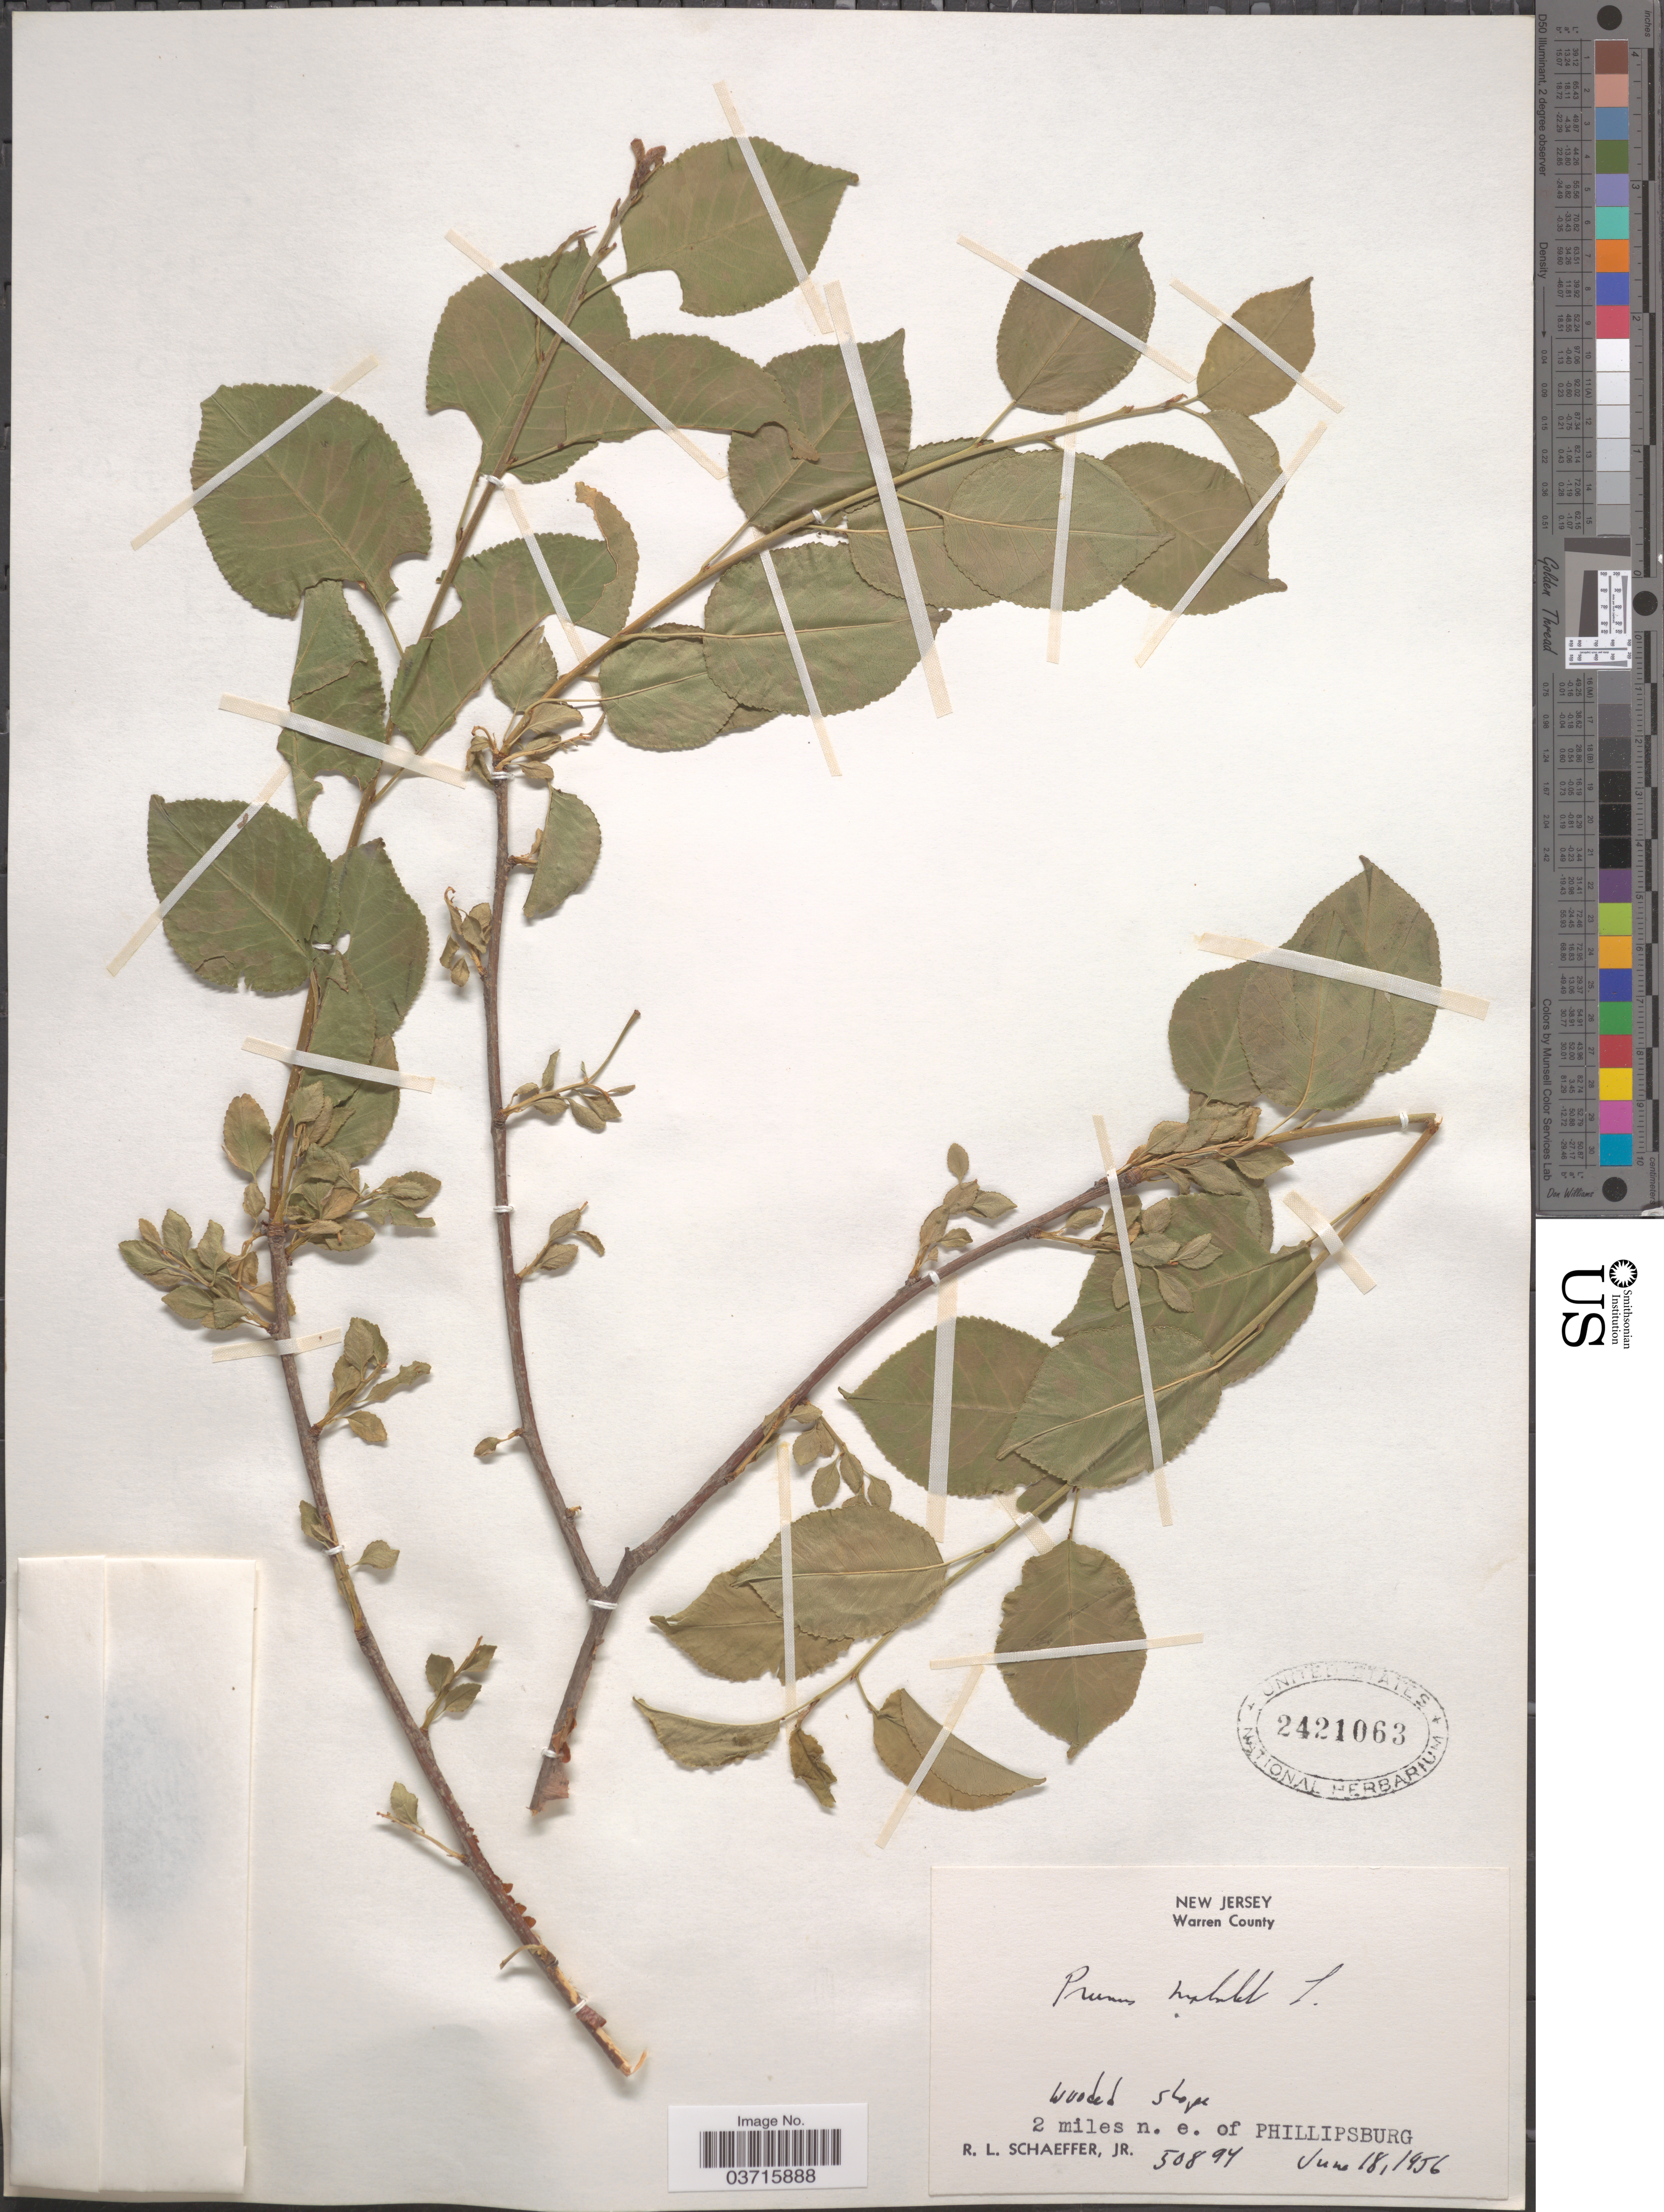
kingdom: Plantae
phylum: Tracheophyta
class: Magnoliopsida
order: Rosales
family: Rosaceae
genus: Prunus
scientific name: Prunus mahaleb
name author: L.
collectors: R. L. Schaeffer Jr.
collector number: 50894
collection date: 1956-06-18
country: United States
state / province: New Jersey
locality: Warren County. 2 miles n. e. of Phillipsburg.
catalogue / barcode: US 2421063